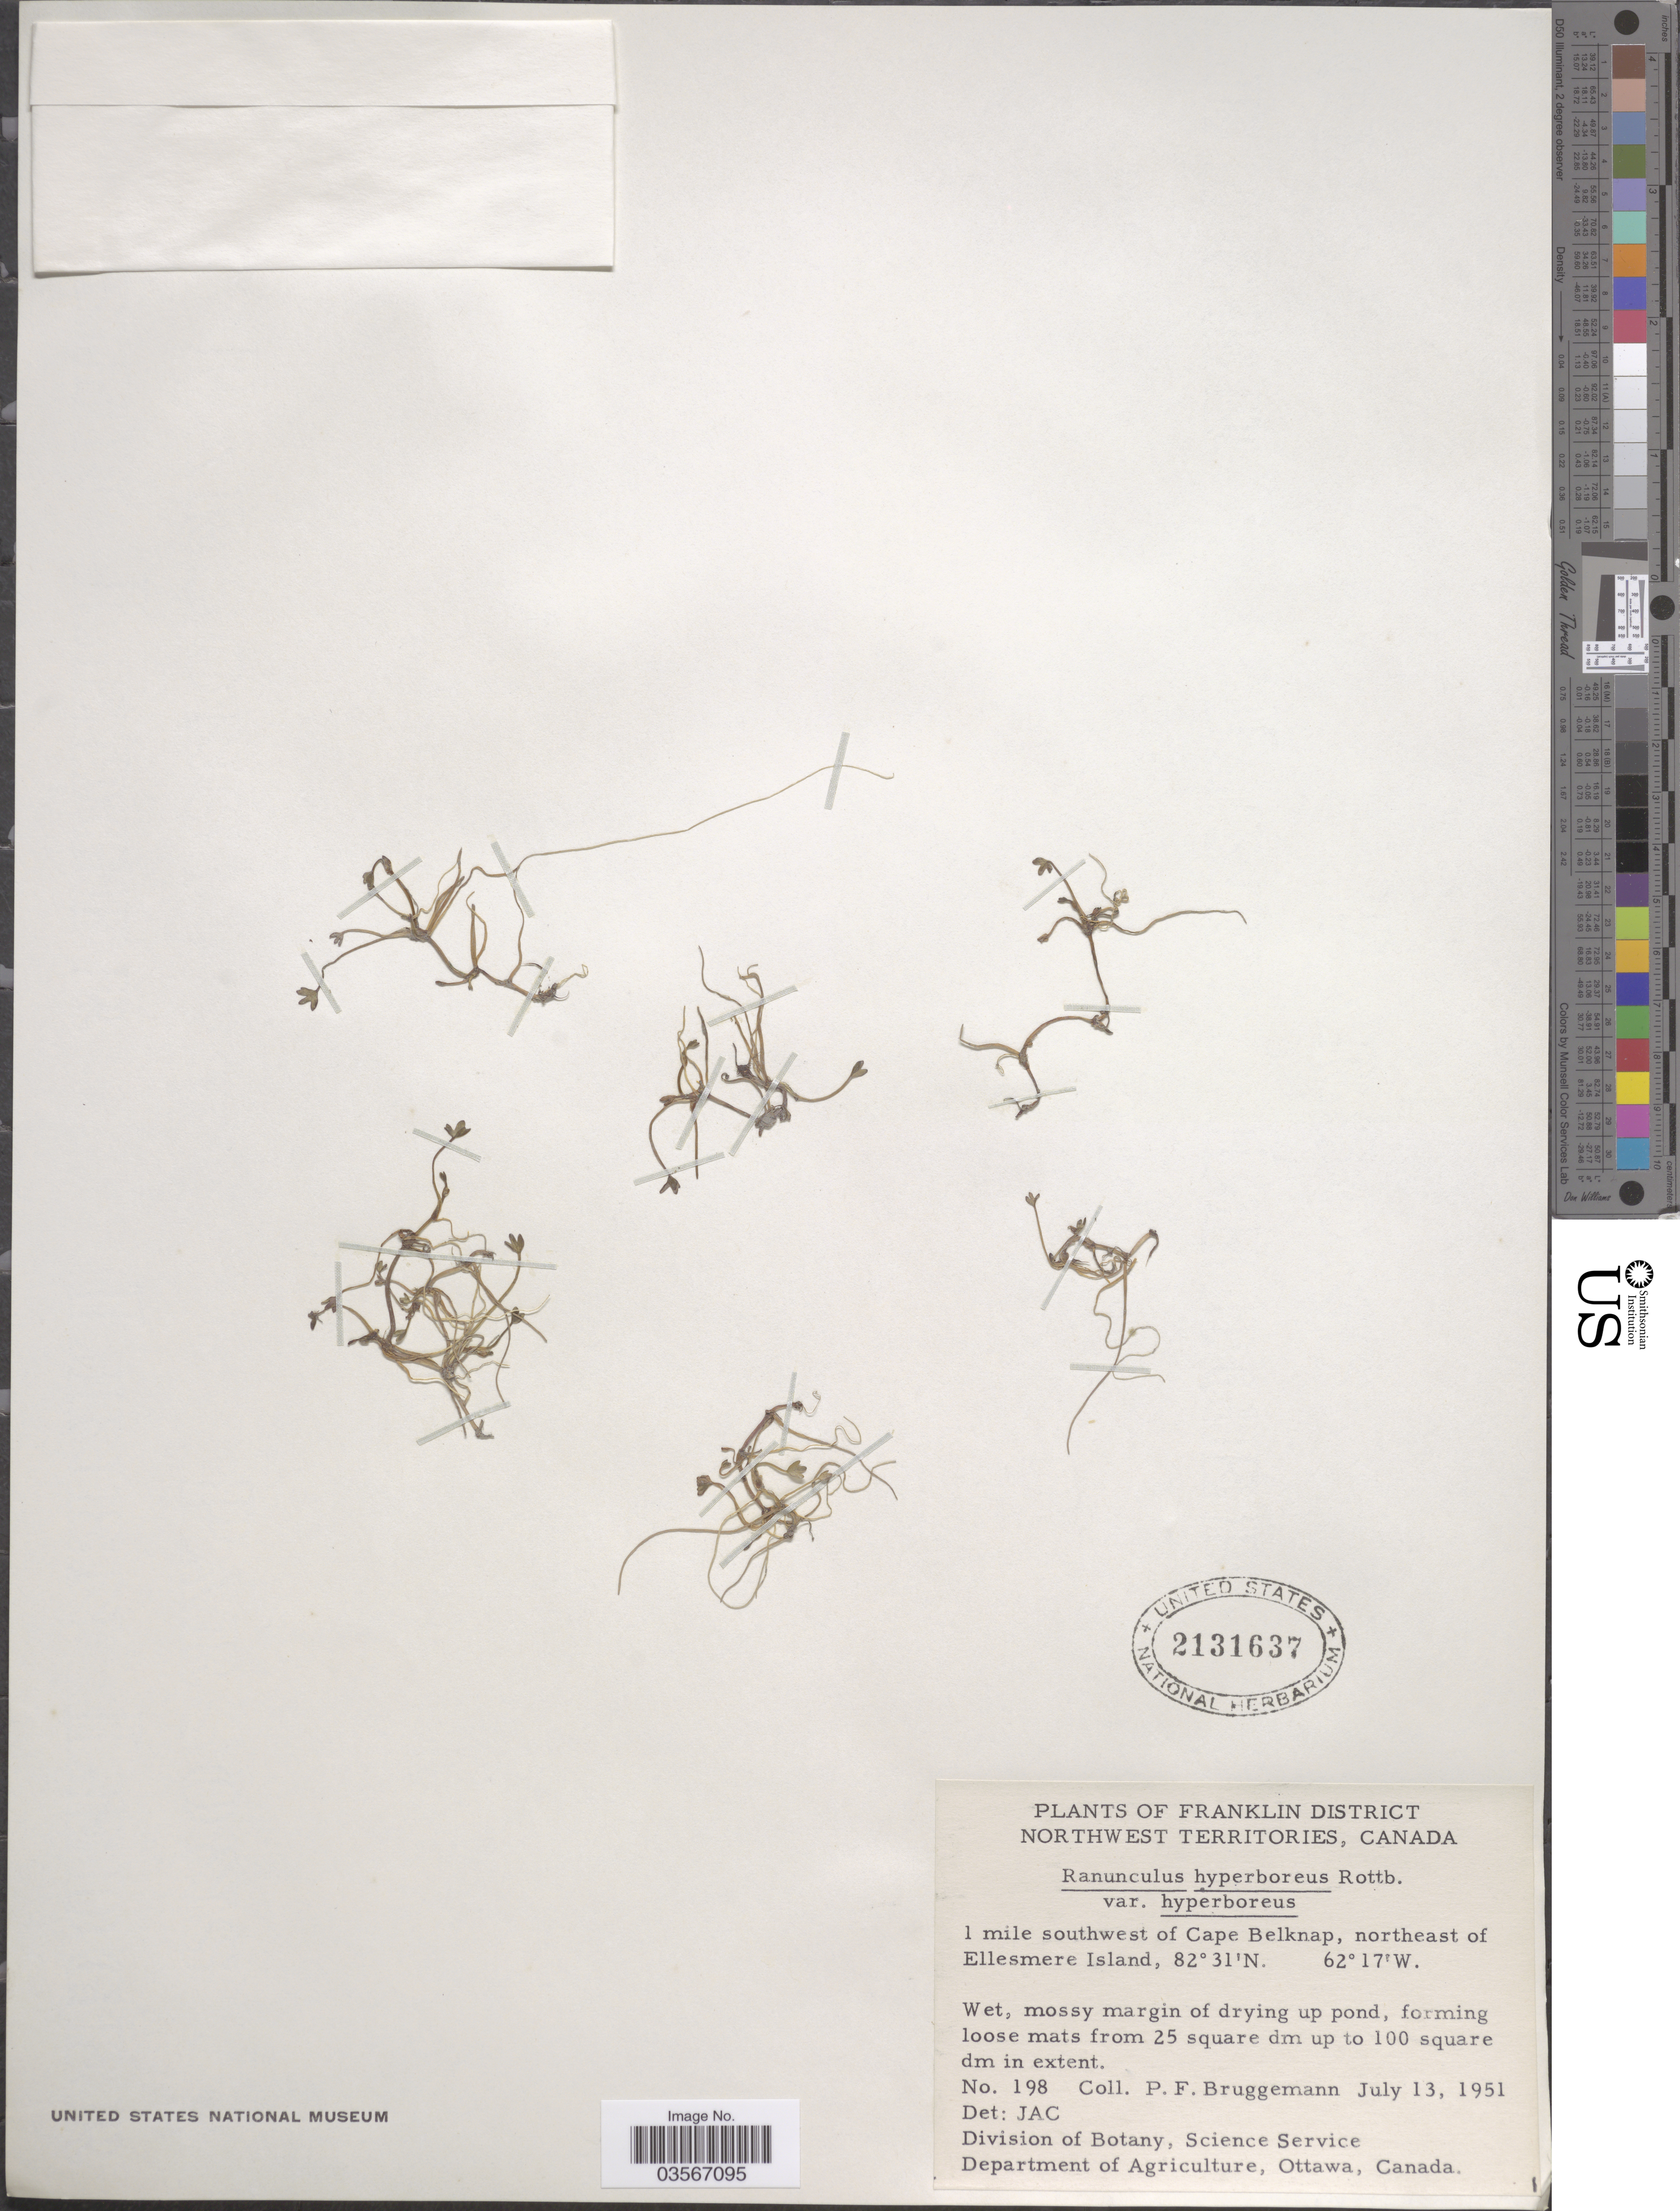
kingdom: Plantae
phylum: Tracheophyta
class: Magnoliopsida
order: Ranunculales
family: Ranunculaceae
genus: Ranunculus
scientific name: Ranunculus hyperboreus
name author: Rottb.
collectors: P. Bruggemann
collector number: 198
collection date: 1951-07-13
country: Canada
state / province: Northwest Territories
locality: Franklin District. 1 mile southwest of Cape Belknap, northeast of Ellesmere Island.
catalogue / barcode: US 2131637